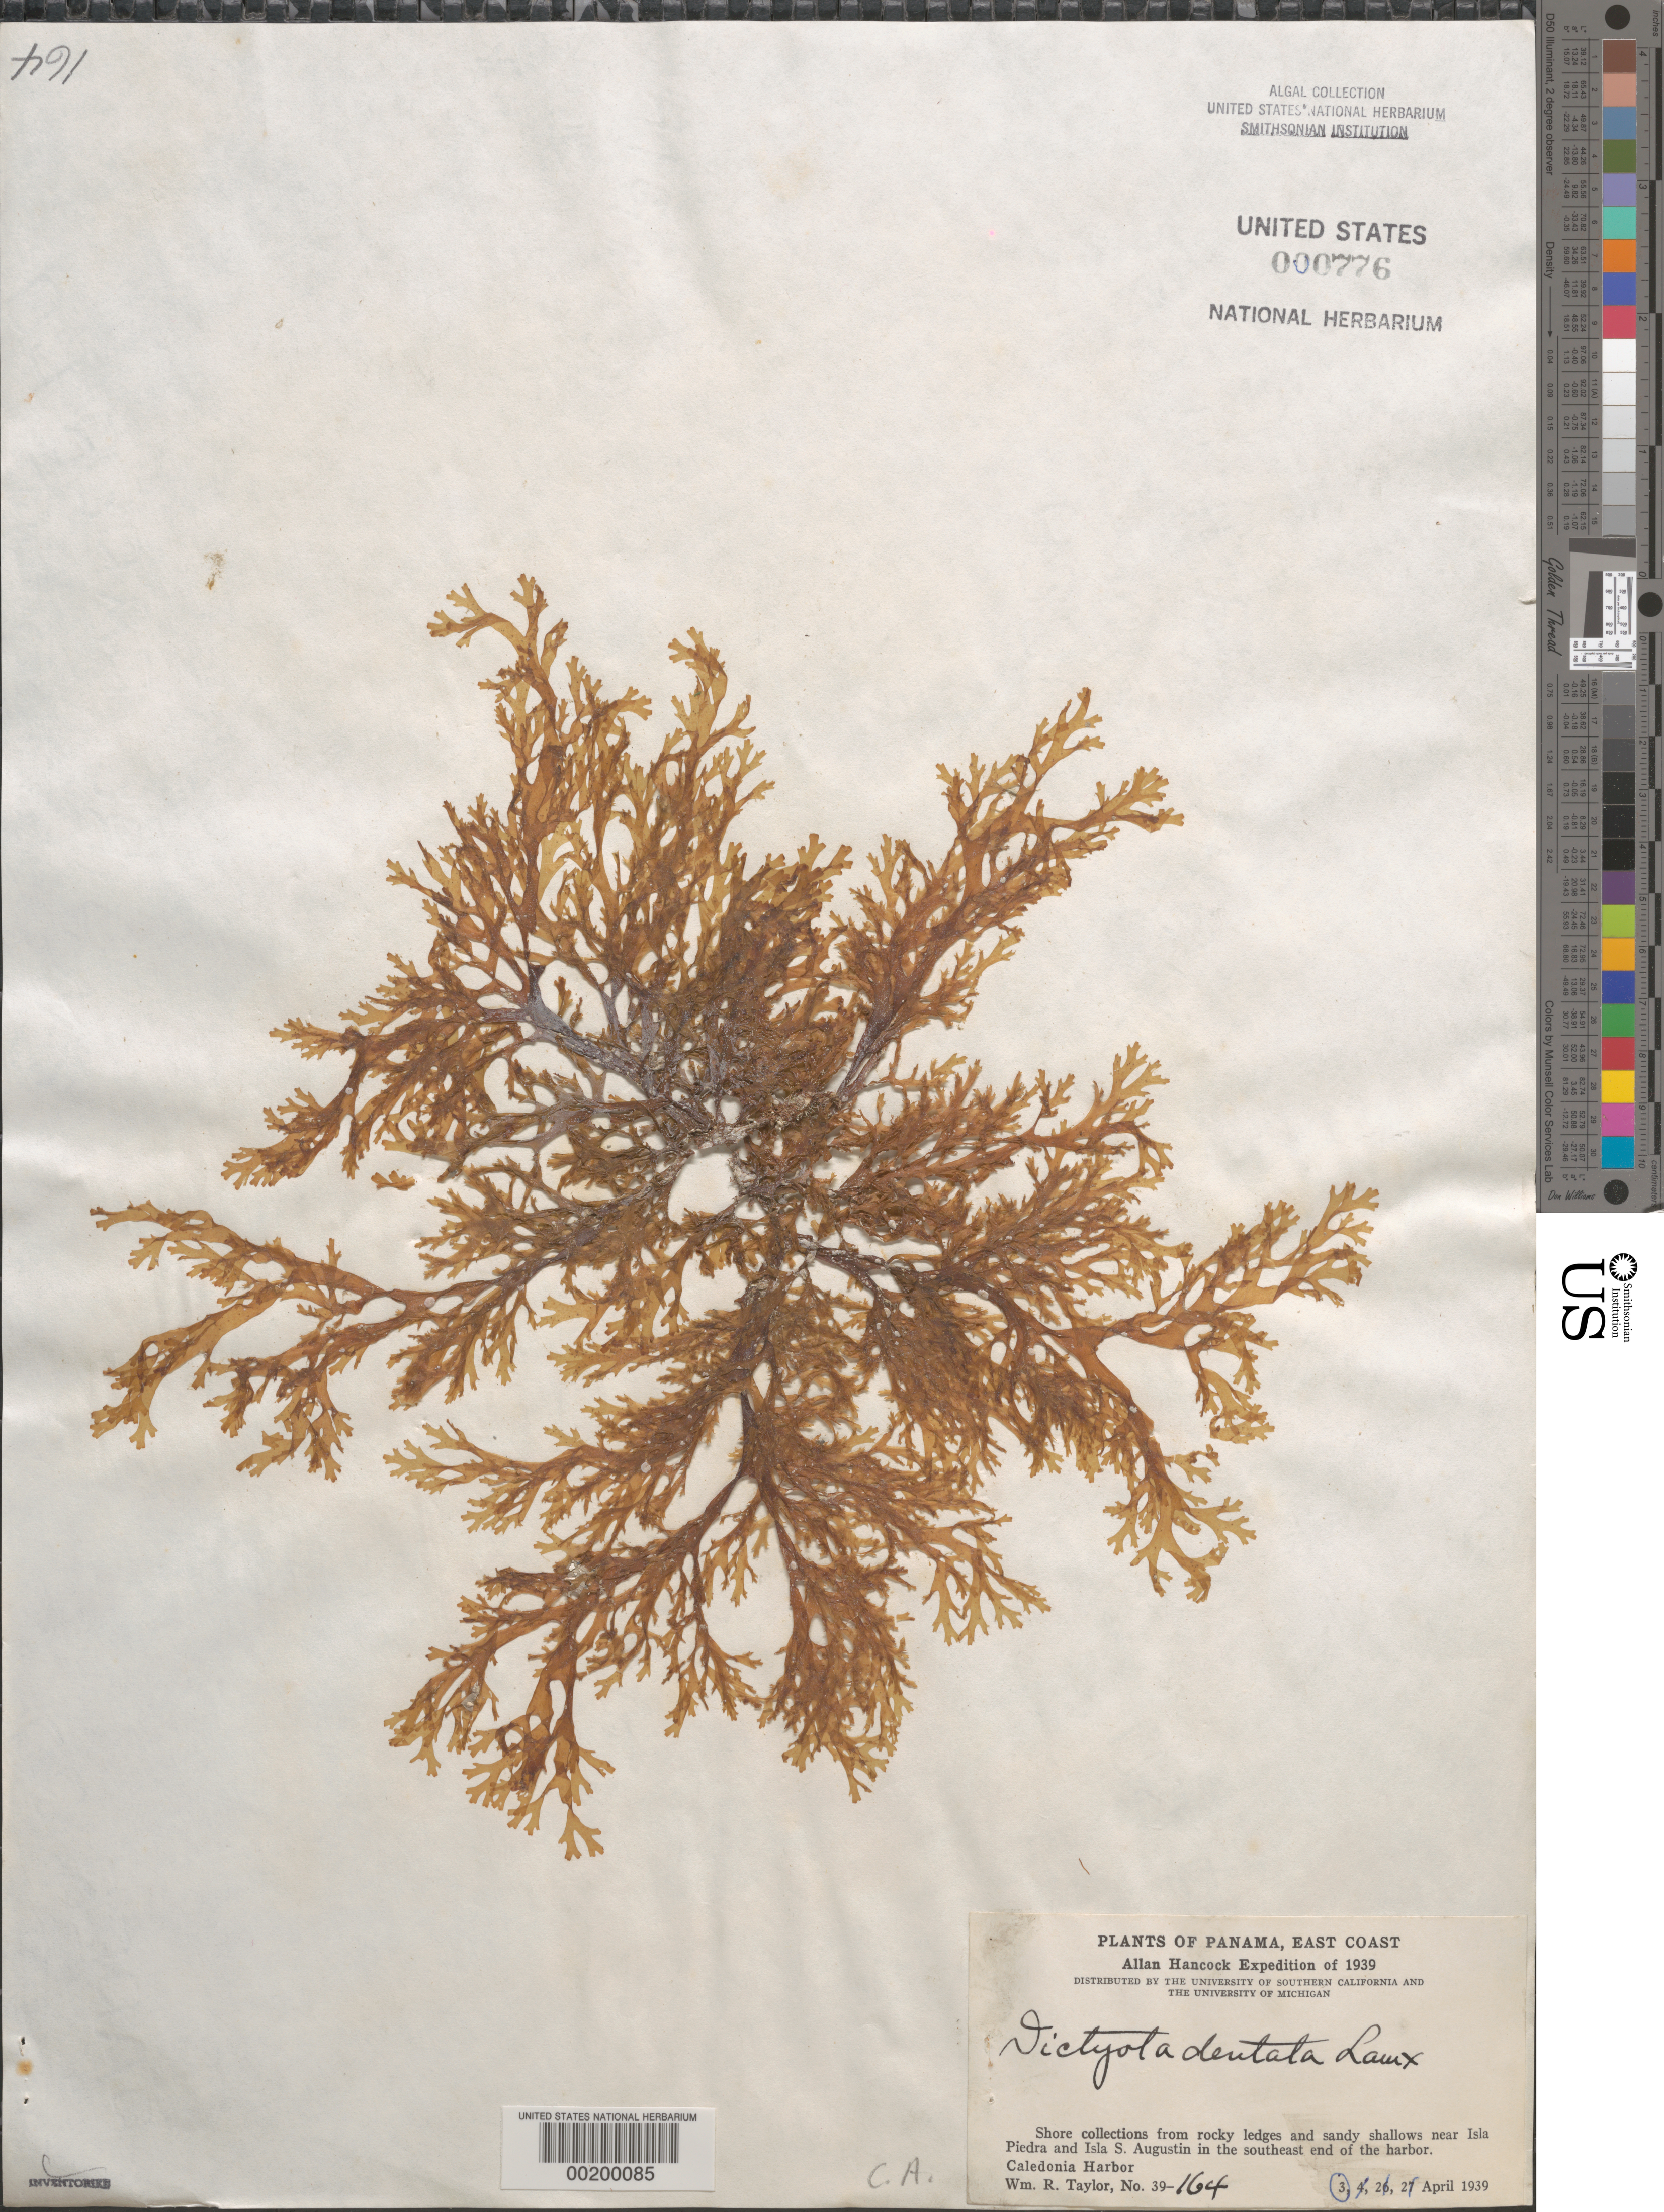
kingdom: Chromista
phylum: Ochrophyta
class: Phaeophyceae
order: Dictyotales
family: Dictyotaceae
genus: Dictyota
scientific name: Dictyota mertensii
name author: (C. Mart.) Kütz.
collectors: W. R. Taylor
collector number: WRT 39-164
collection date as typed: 03 Apr 1939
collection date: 1939-04-03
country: Panama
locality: Southeast Caledonia Harbor, near Isla Piedra and Isla San Augustin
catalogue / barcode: US 776